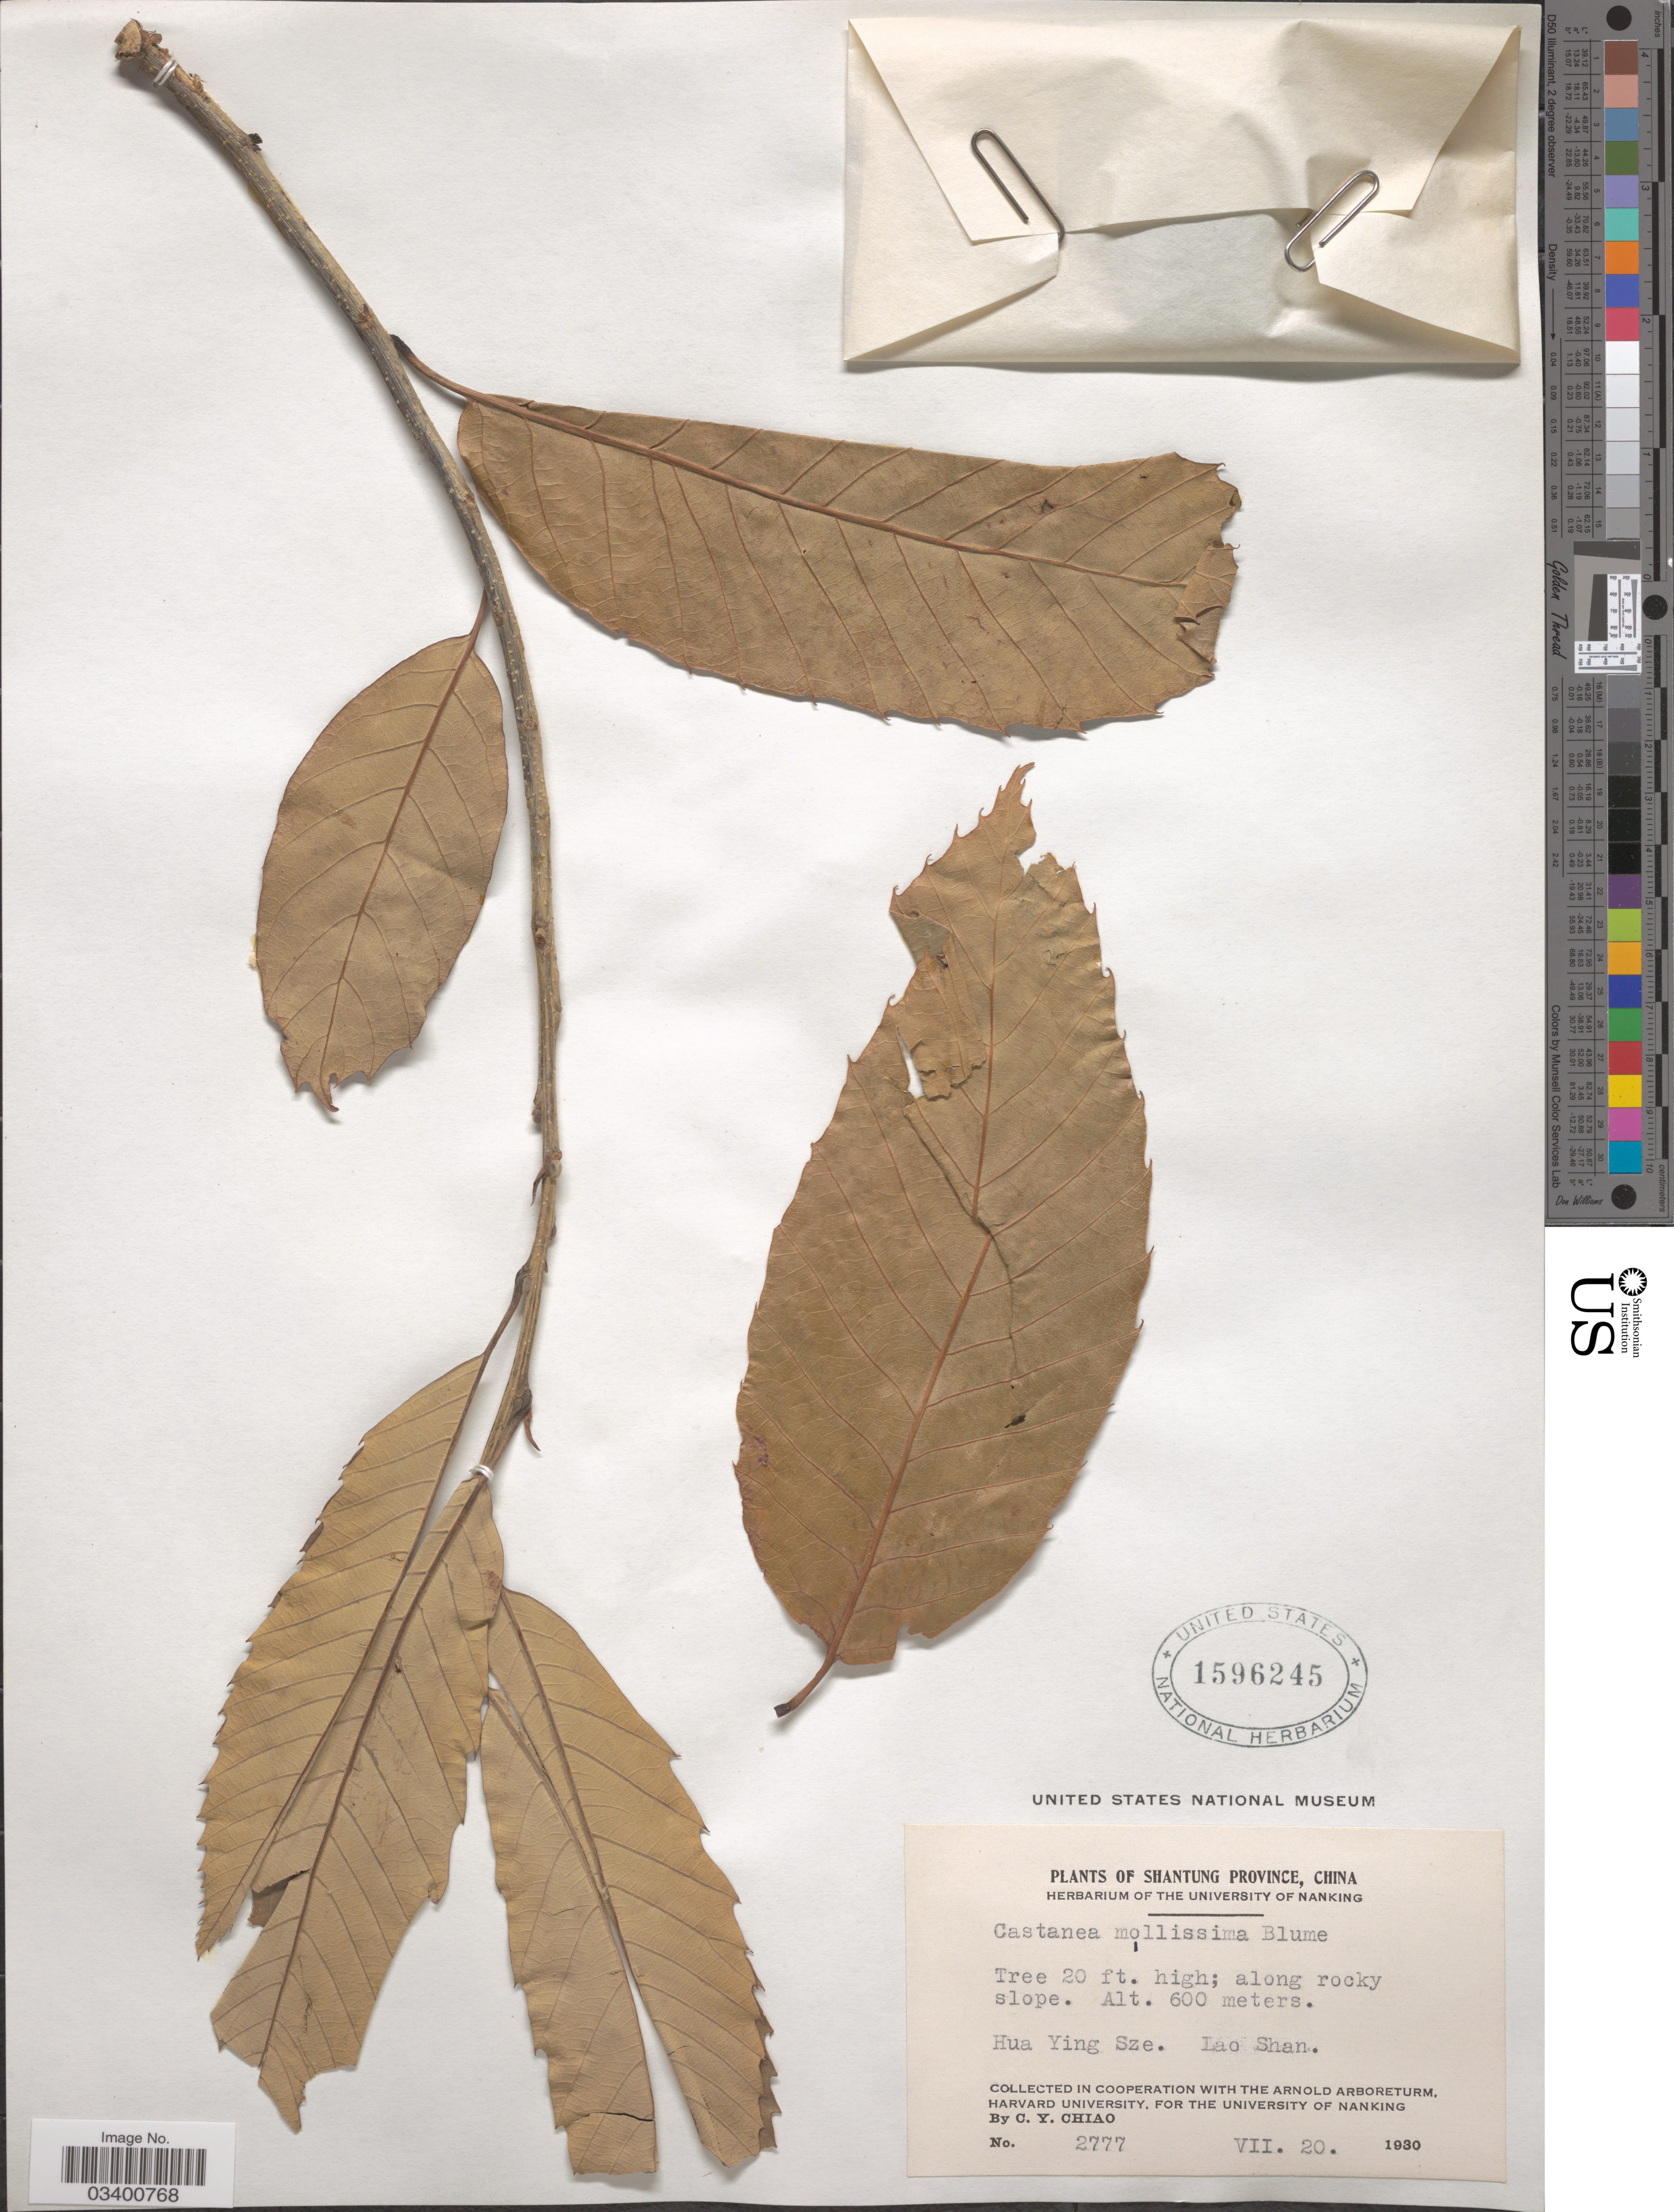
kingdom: Plantae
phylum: Tracheophyta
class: Magnoliopsida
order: Fagales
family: Fagaceae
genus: Castanea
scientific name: Castanea mollissima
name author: Blume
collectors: C. Y. Chiao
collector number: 2777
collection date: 1930-07-20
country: China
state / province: Shandong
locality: Shantung Province. Hua Ying Sze. Lao Shan.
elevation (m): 600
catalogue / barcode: US 1596245